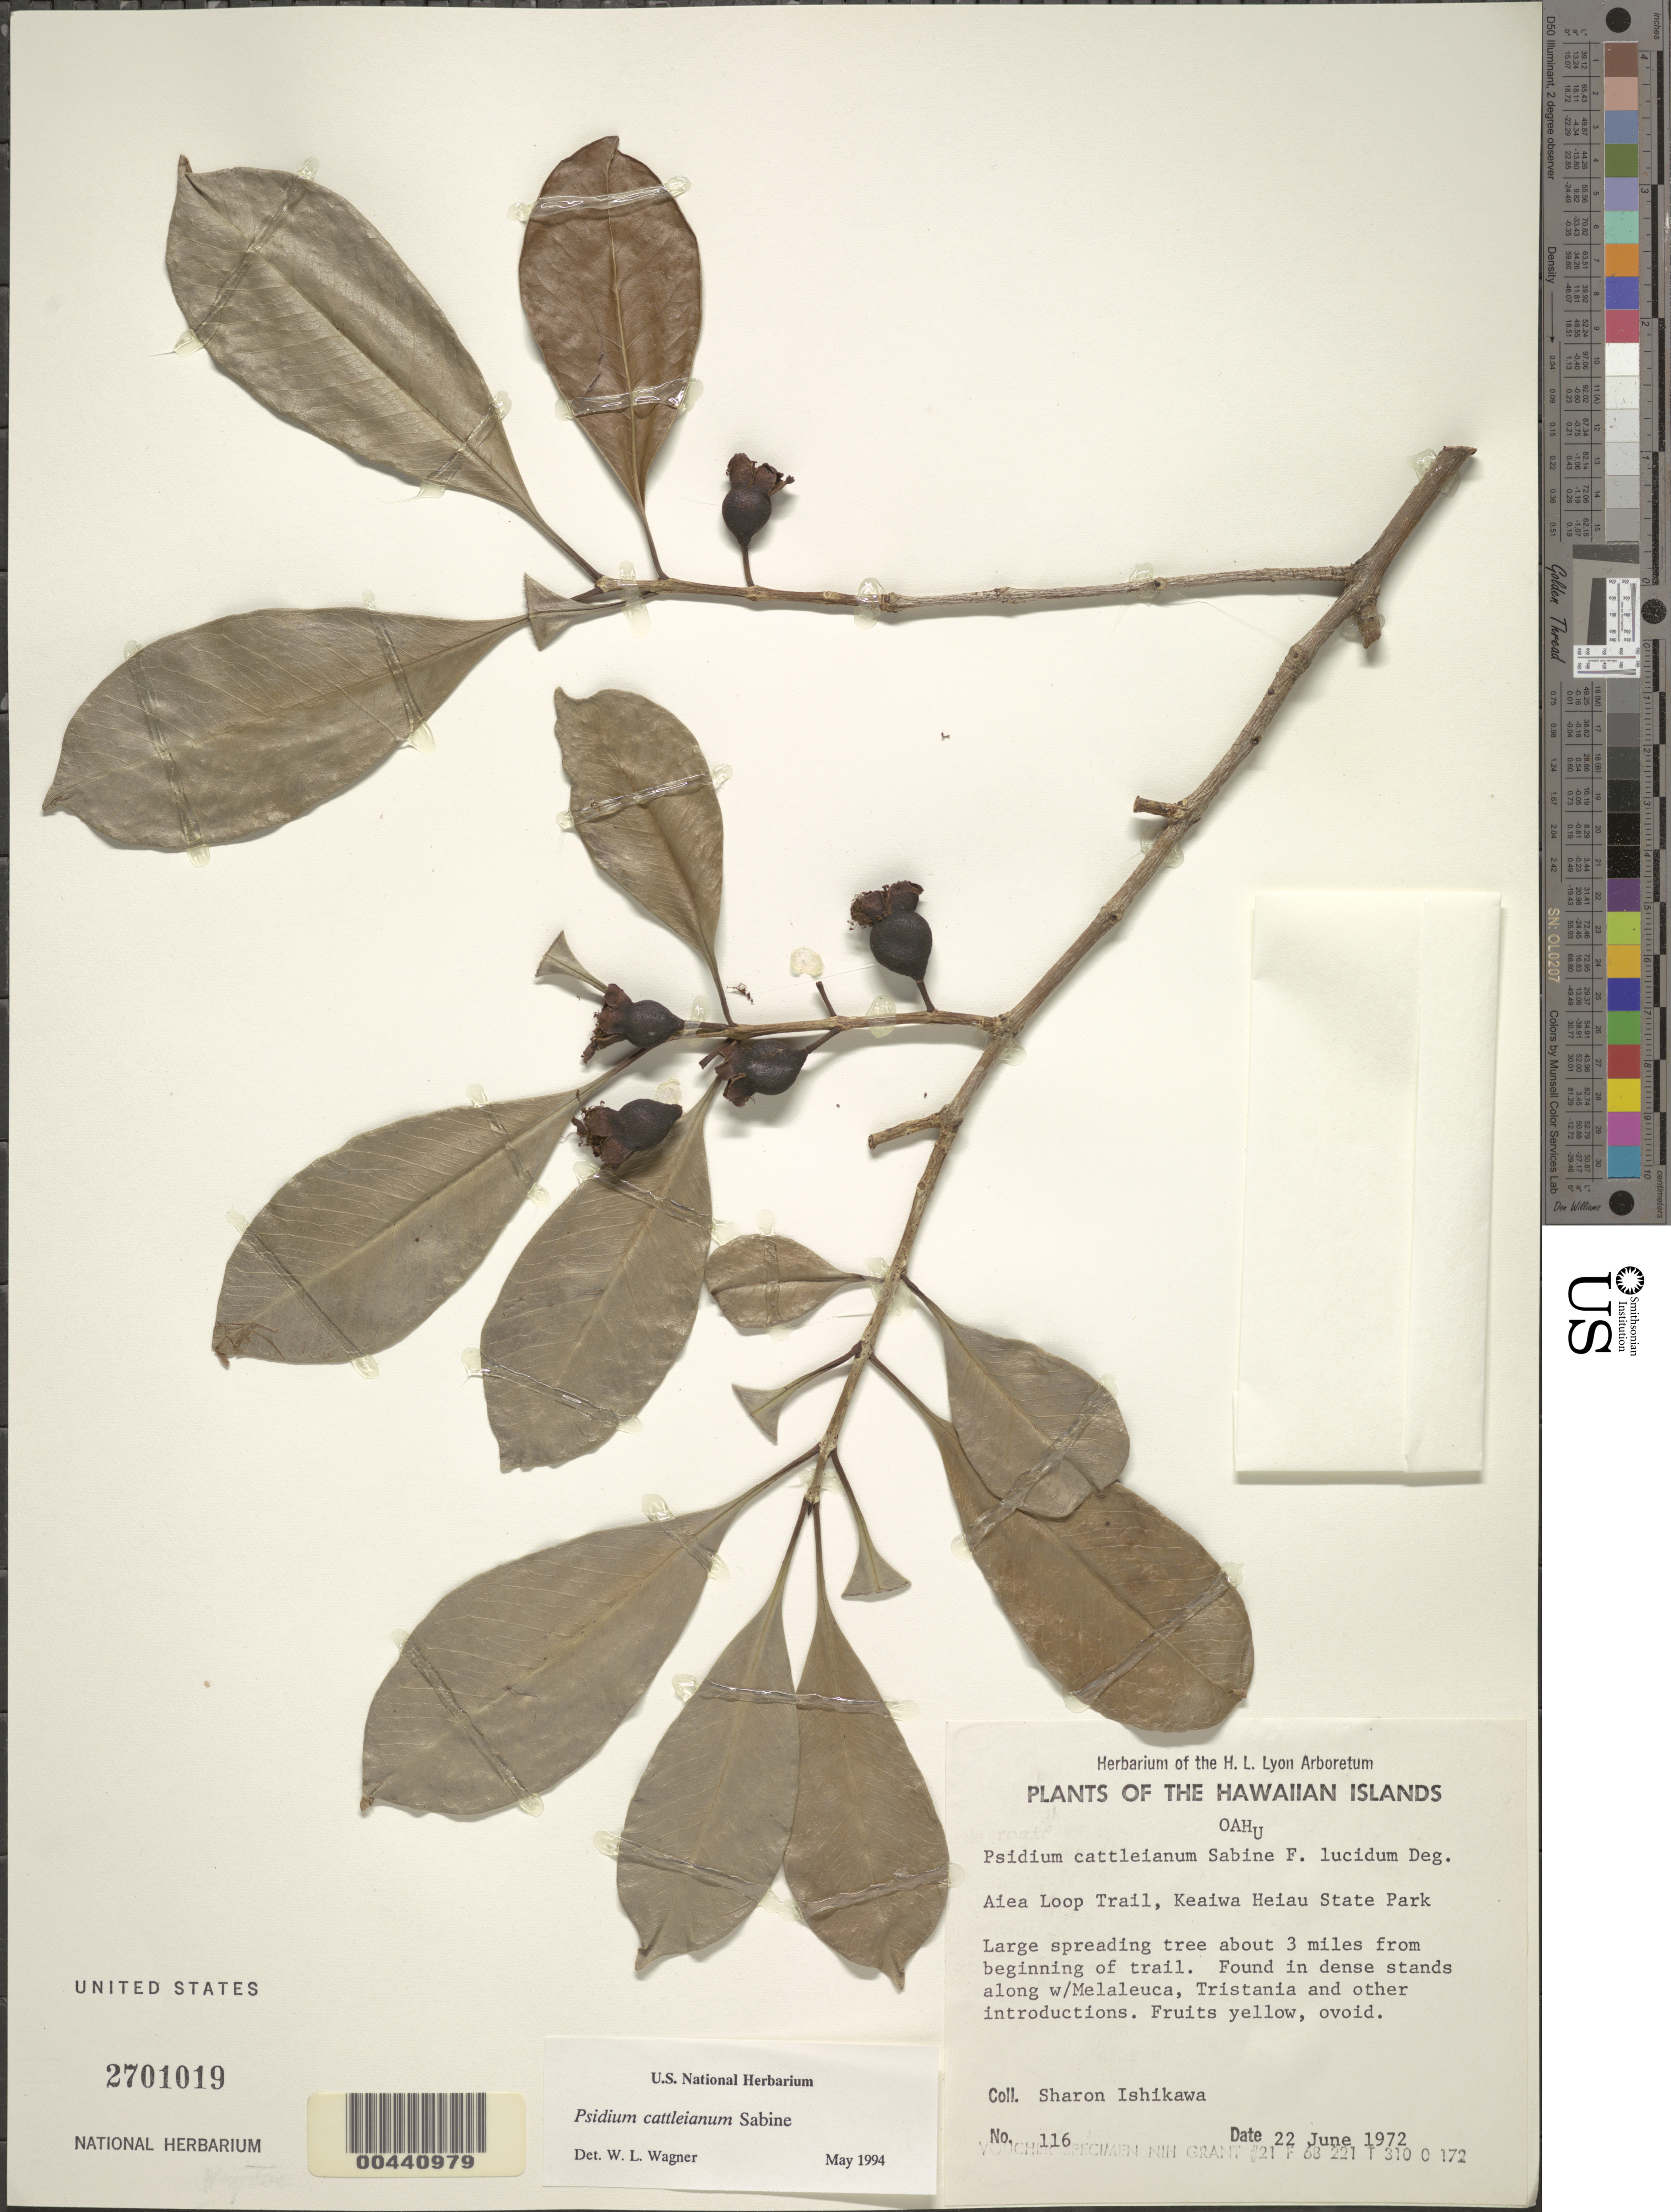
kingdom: Plantae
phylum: Tracheophyta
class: Magnoliopsida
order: Myrtales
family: Myrtaceae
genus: Psidium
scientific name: Psidium cattleyanum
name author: Sabine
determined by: Wagner, W. L., (BOT), Smithsonian Institution - National Museum of Natural History (UNITED STATES)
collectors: S. S. Ishikawa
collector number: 116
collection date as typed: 22 Jun 1972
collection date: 1972-06-22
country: United States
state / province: Hawaii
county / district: Honolulu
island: Oahu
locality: Aiea Loop Trail, Keaiwa Heiau State Park, about 3 mi from beginning of trail.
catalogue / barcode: US 2701019